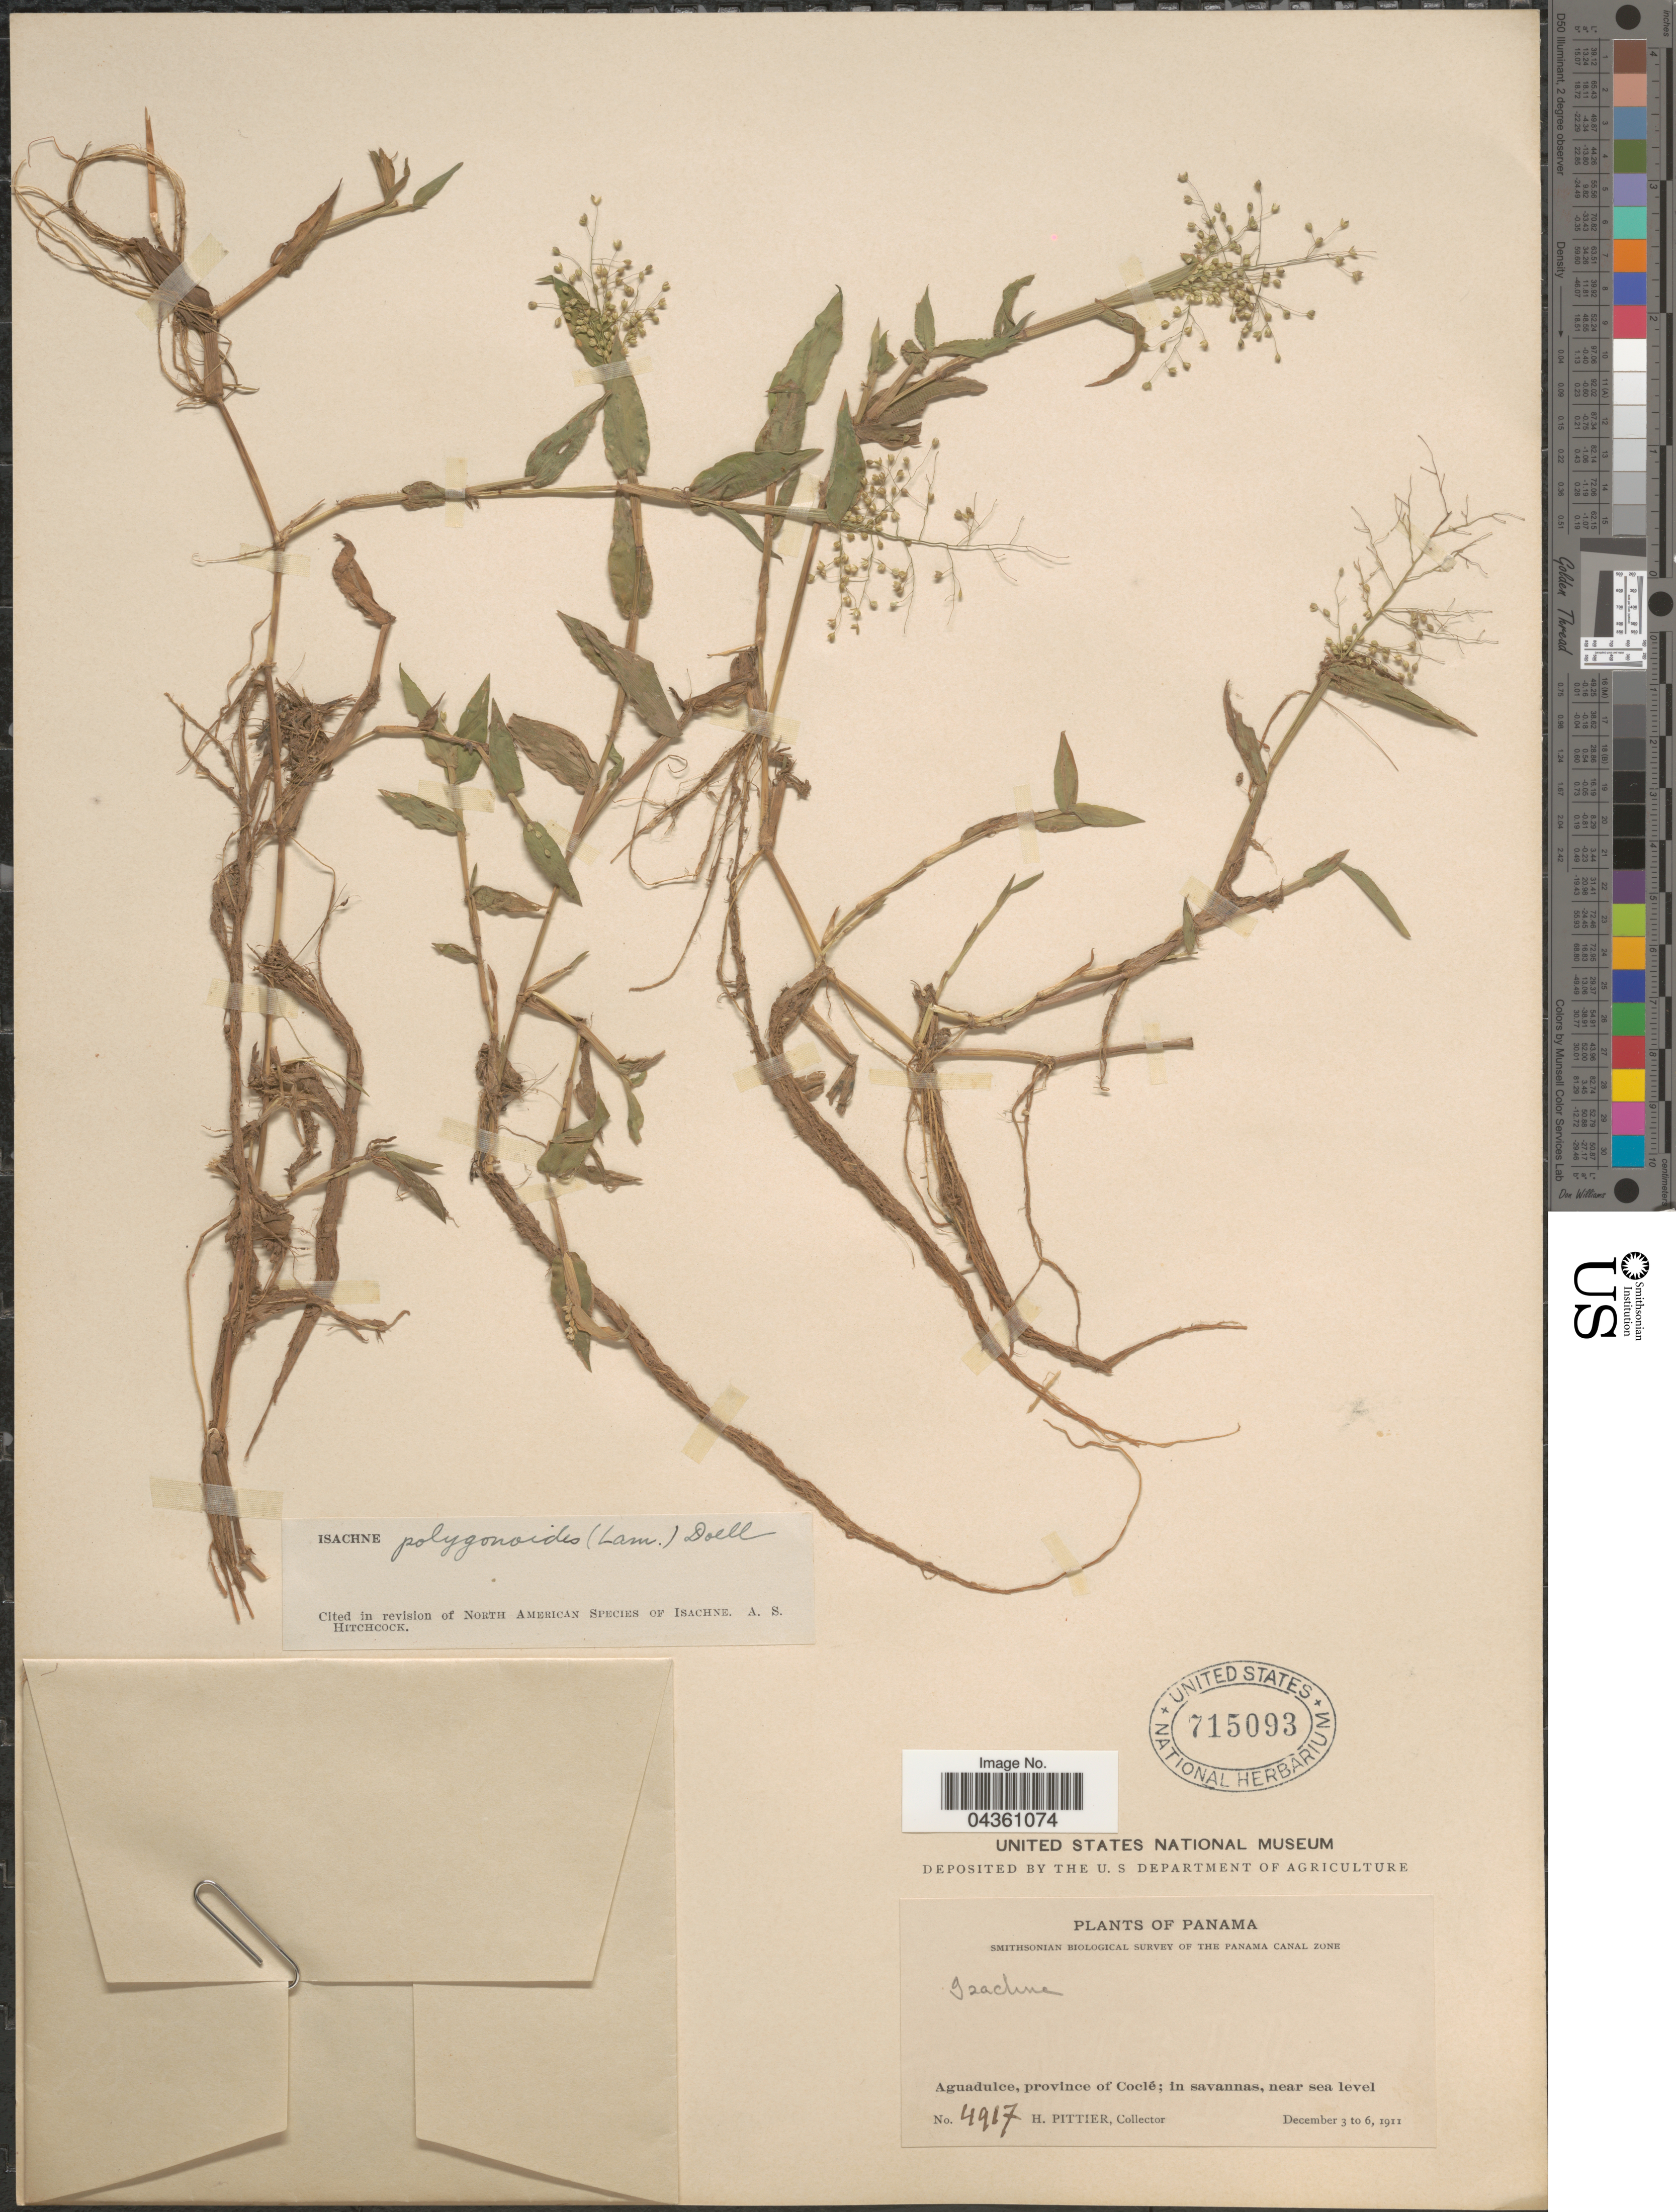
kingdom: Plantae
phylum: Tracheophyta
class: Liliopsida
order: Poales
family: Poaceae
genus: Isachne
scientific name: Isachne polygonoides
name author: (Lam.) Döll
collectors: H. F. Pittier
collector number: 4917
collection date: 1911-12-03/1911-12-06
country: Panama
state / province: Cocle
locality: Smithsonian Biological Survey of the Panama Canal Zone. Aguadulce.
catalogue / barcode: US 715093